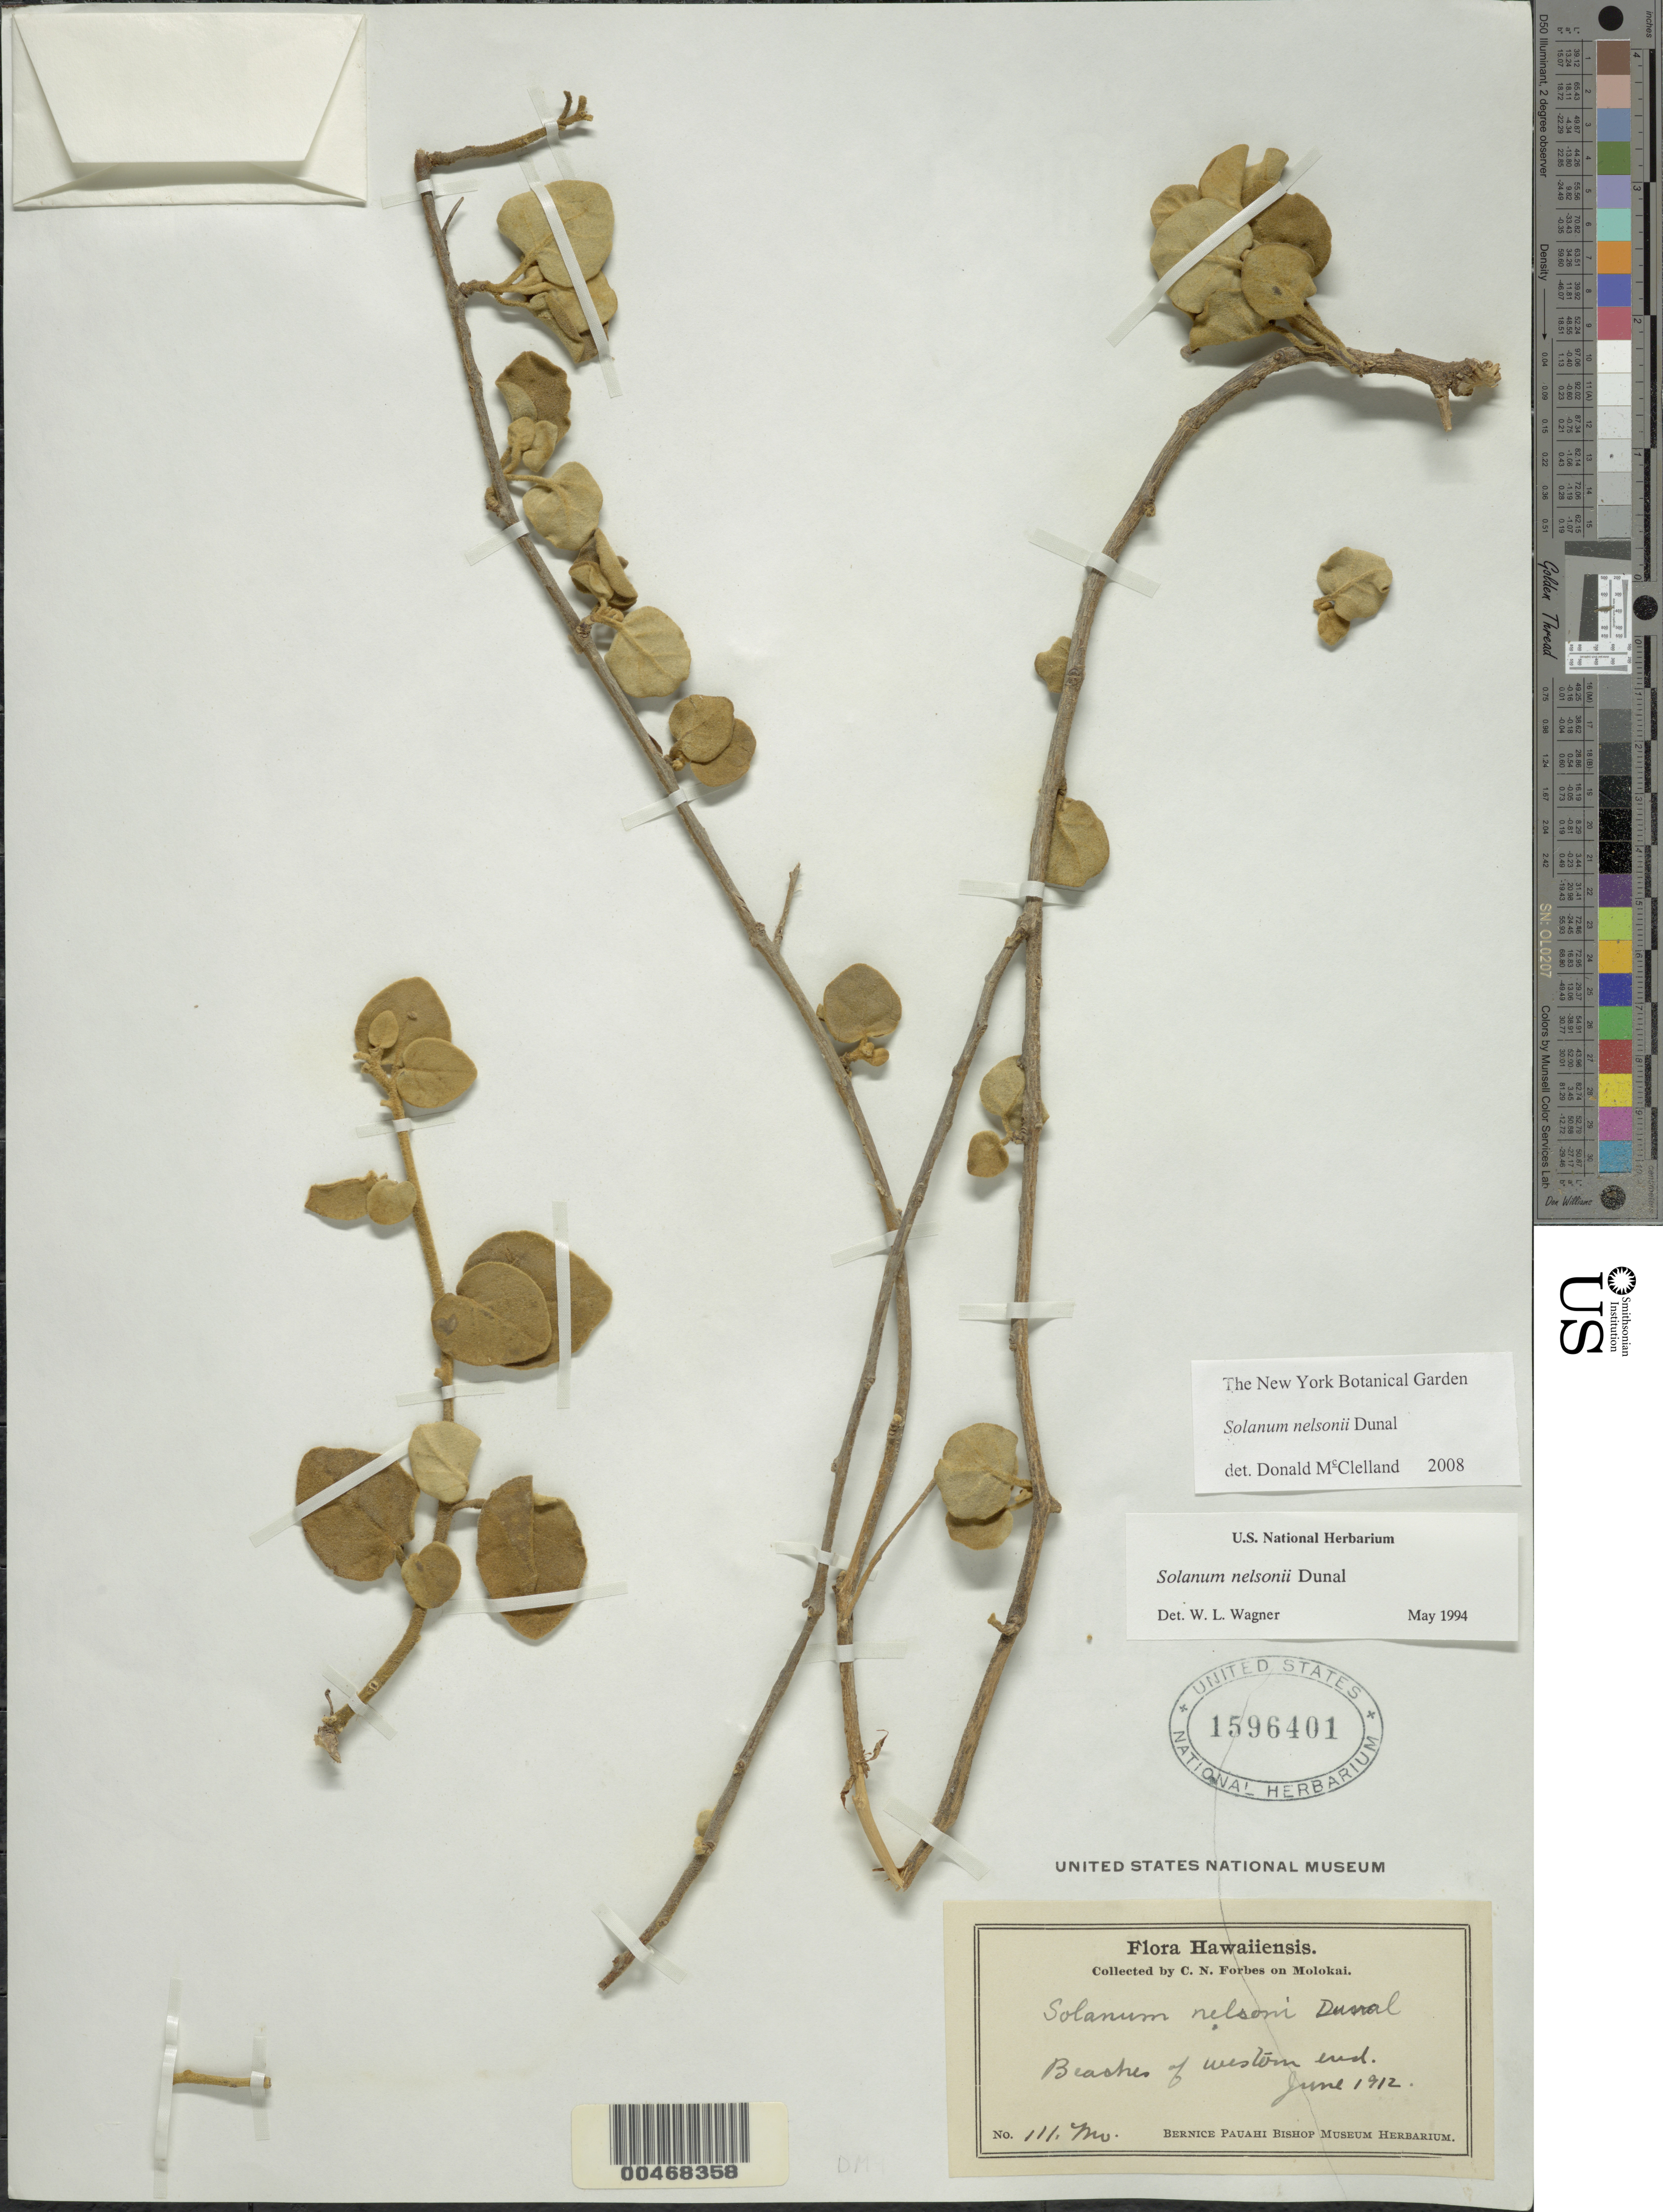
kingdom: Plantae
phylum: Tracheophyta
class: Magnoliopsida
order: Solanales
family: Solanaceae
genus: Solanum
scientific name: Solanum nelsonii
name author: Dunal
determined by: Wagner, W. L., (BOT), Smithsonian Institution - National Museum of Natural History (UNITED STATES)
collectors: C. N. Forbes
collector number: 111.Mo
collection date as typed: Jun 1912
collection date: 1912-06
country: United States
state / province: Hawaii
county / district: Maui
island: Moloka'i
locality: Beaches of western end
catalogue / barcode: US 1596401